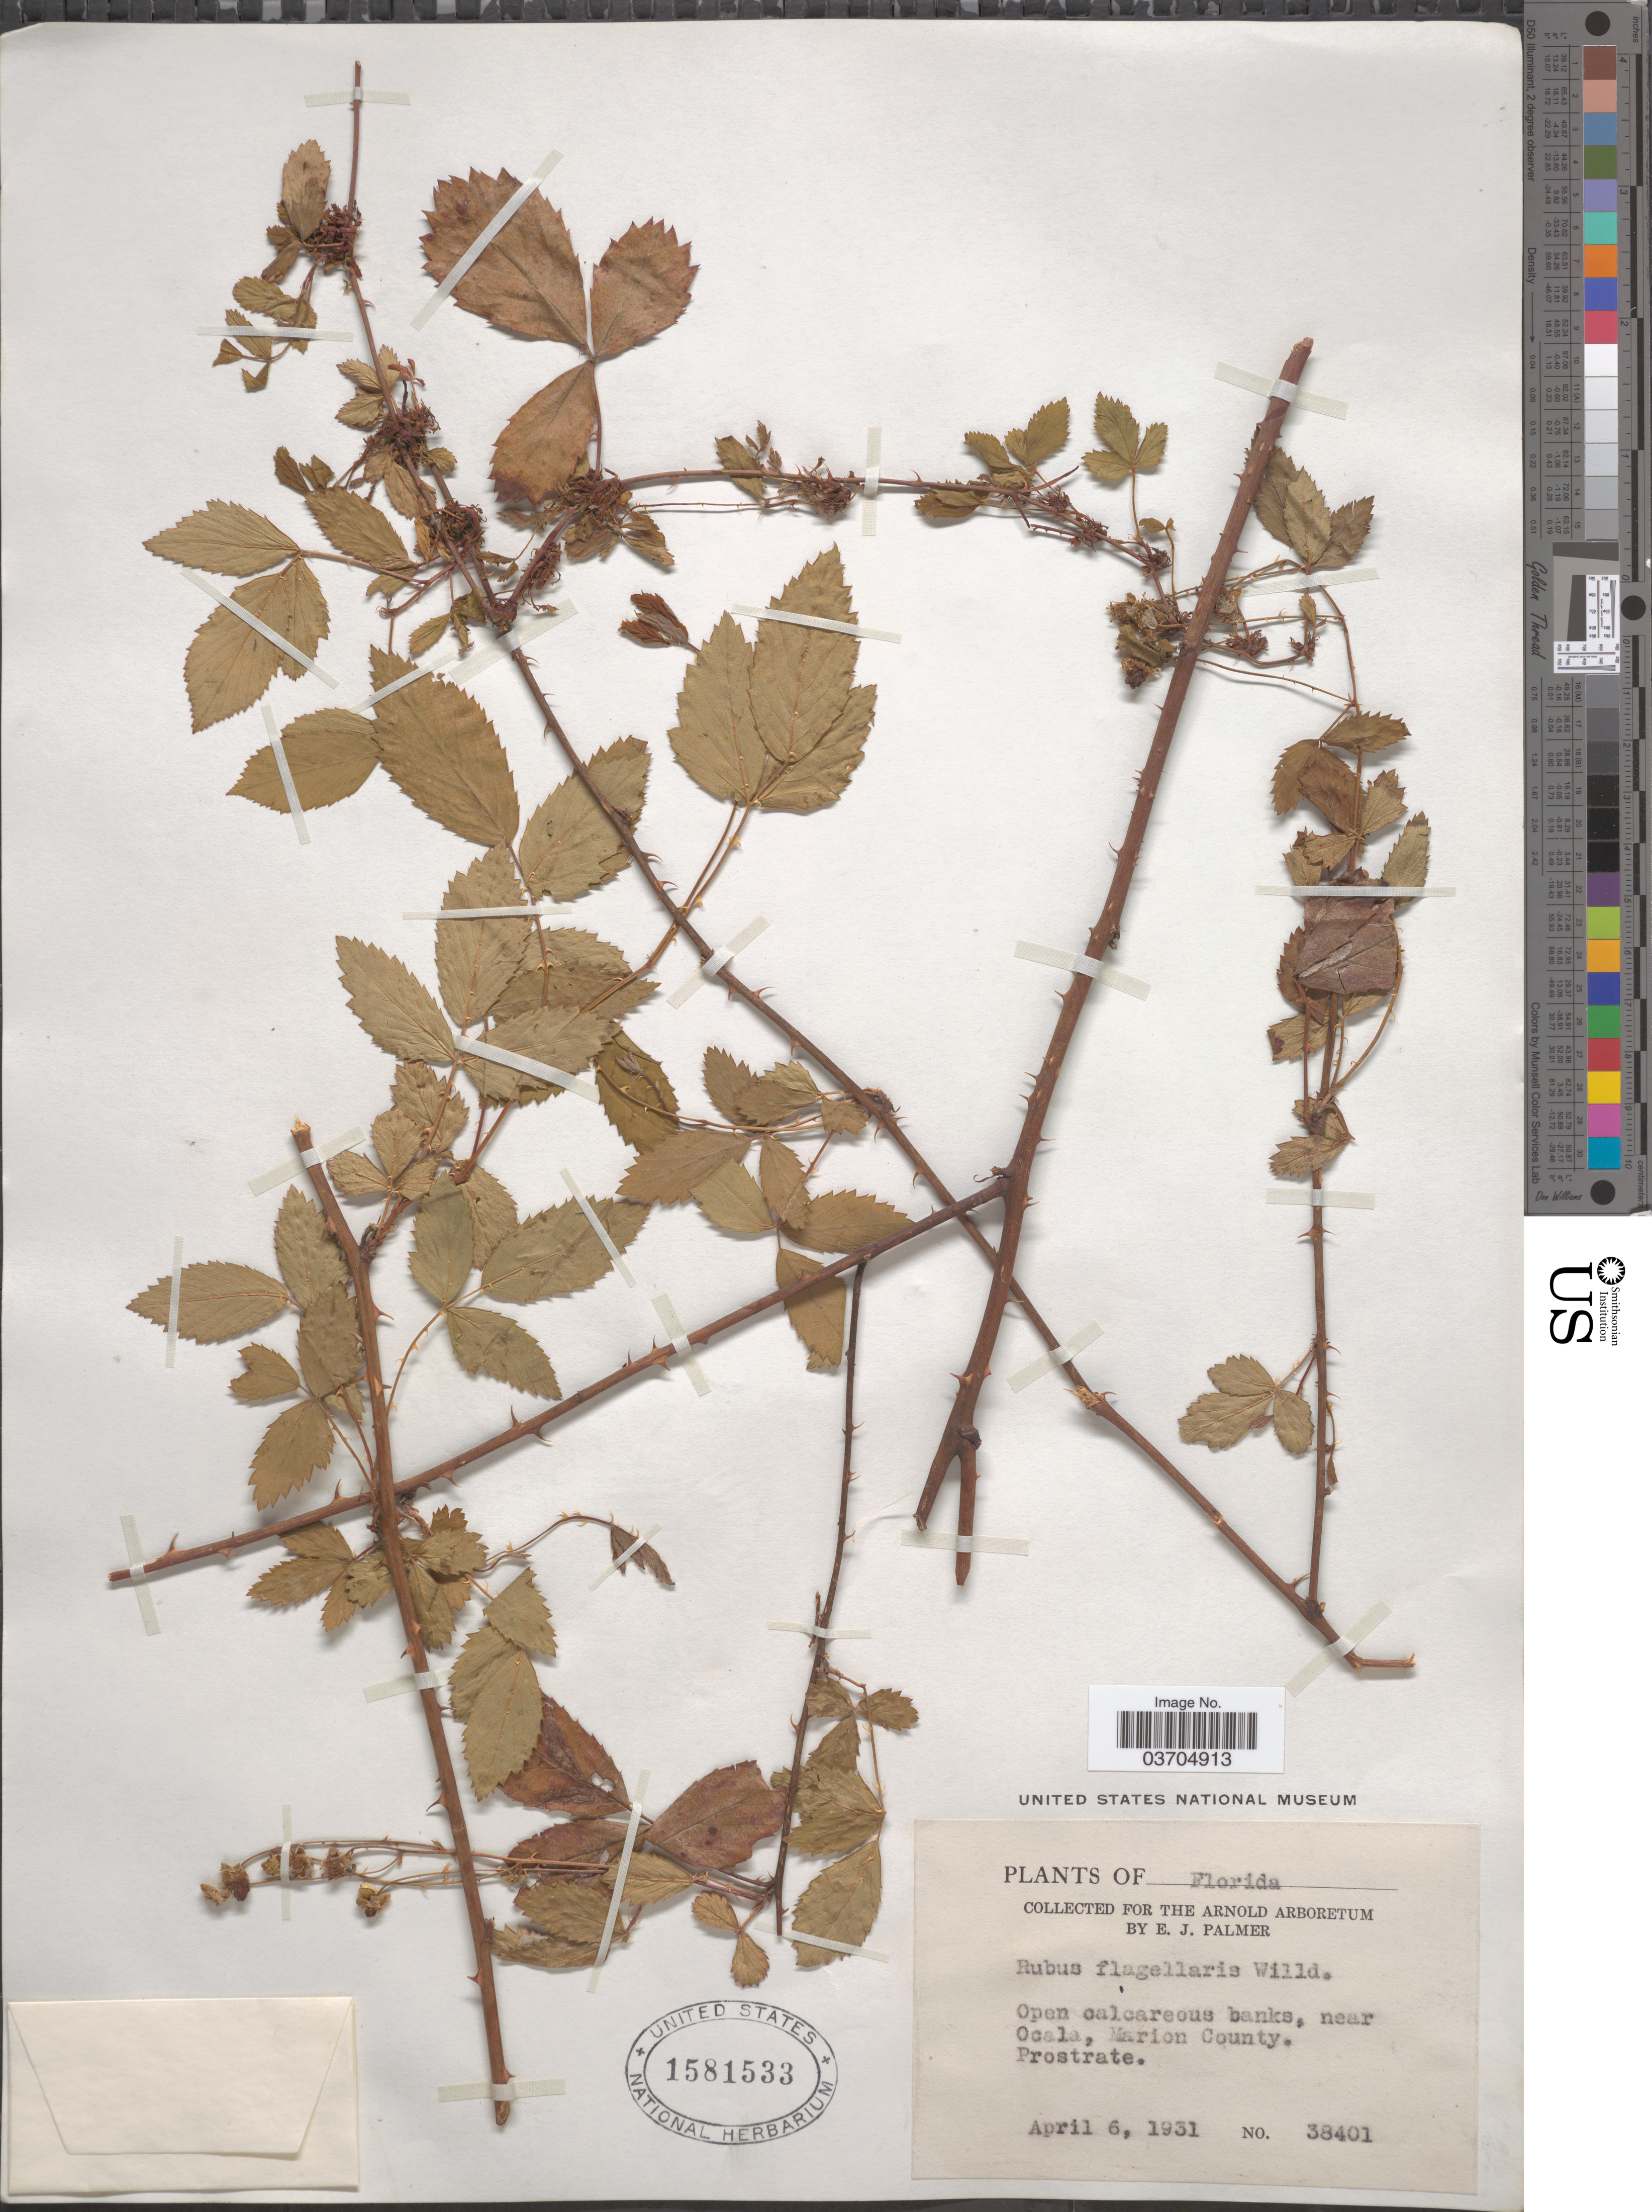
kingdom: Plantae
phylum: Tracheophyta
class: Magnoliopsida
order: Rosales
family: Rosaceae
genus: Rubus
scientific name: Rubus flagellaris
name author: Willd.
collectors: E. J. Palmer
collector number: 38401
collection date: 1931-04-06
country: United States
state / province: Florida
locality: Near Ocala, Marion County.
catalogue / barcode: US 1581533